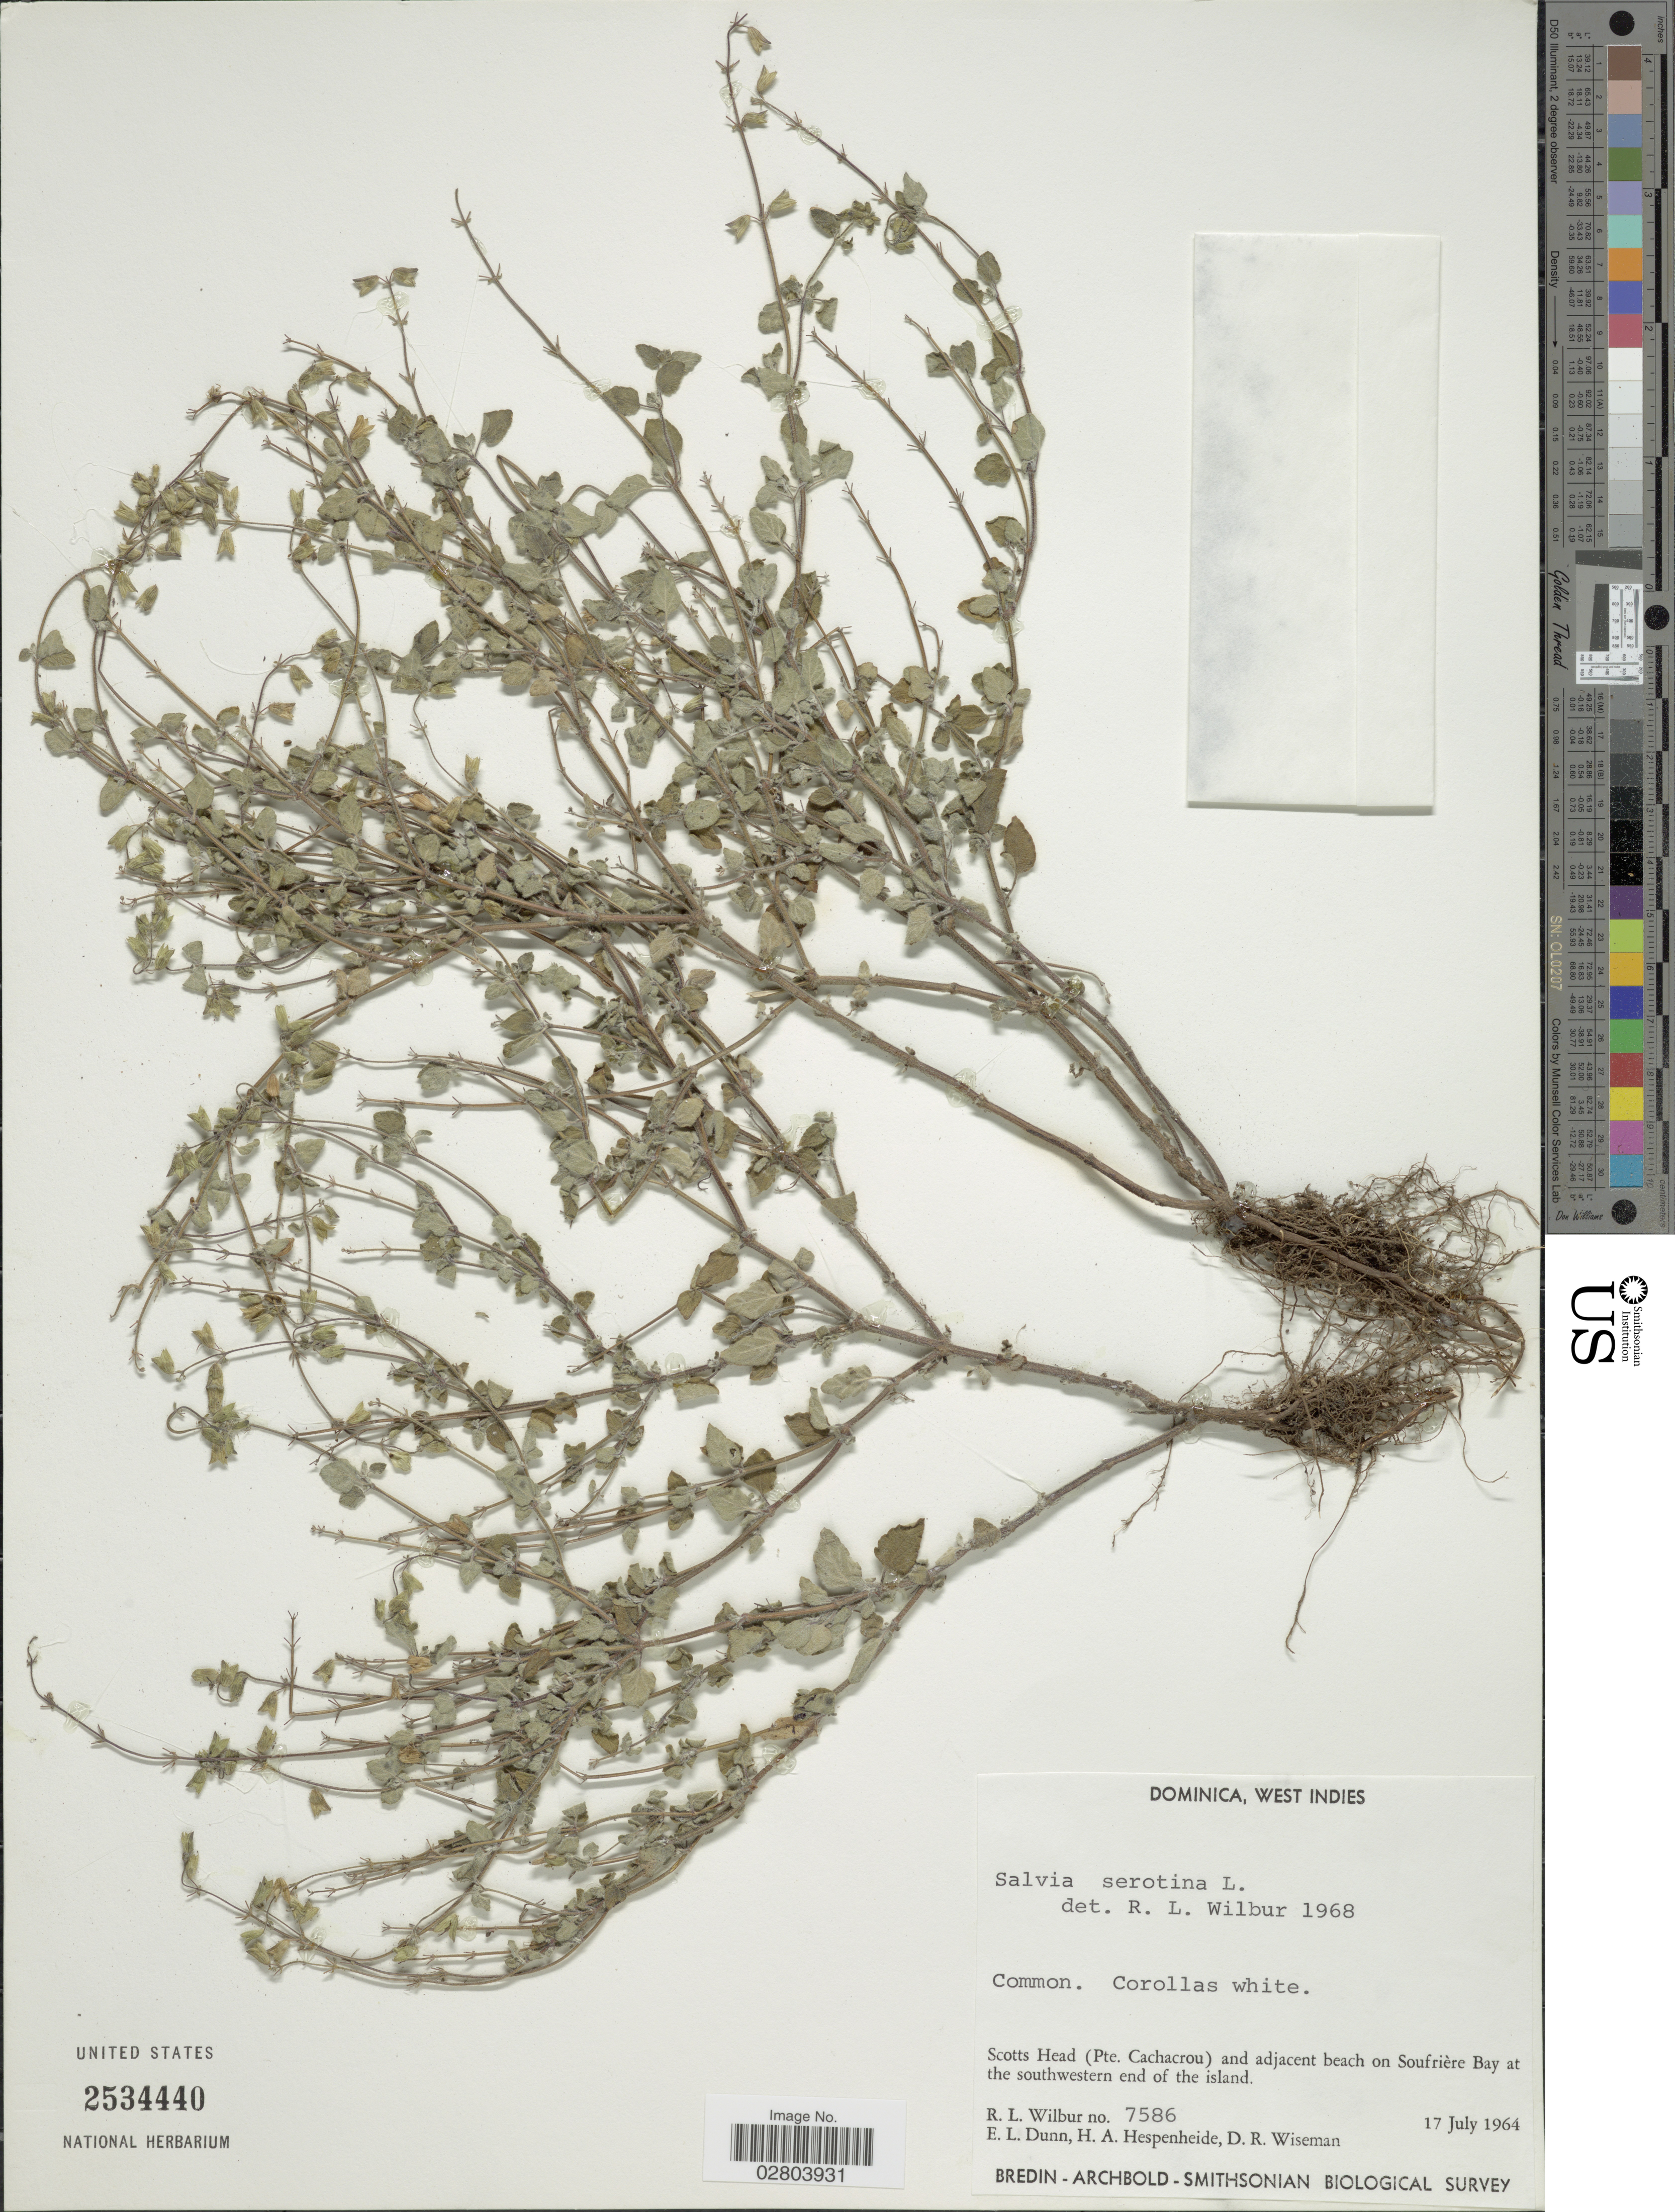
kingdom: Plantae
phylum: Tracheophyta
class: Magnoliopsida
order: Lamiales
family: Lamiaceae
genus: Salvia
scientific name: Salvia serotina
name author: L.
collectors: R. L. Wilbur, E. Dunn, H. Hespendheide & D. R. Wiseman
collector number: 7586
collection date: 1964-07-17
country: Dominica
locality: West Indies. Scotts Head (Pte. Cachacrou) and adjacent beach on Soufrière Bay at the southwestern end of the island.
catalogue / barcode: US 2534440